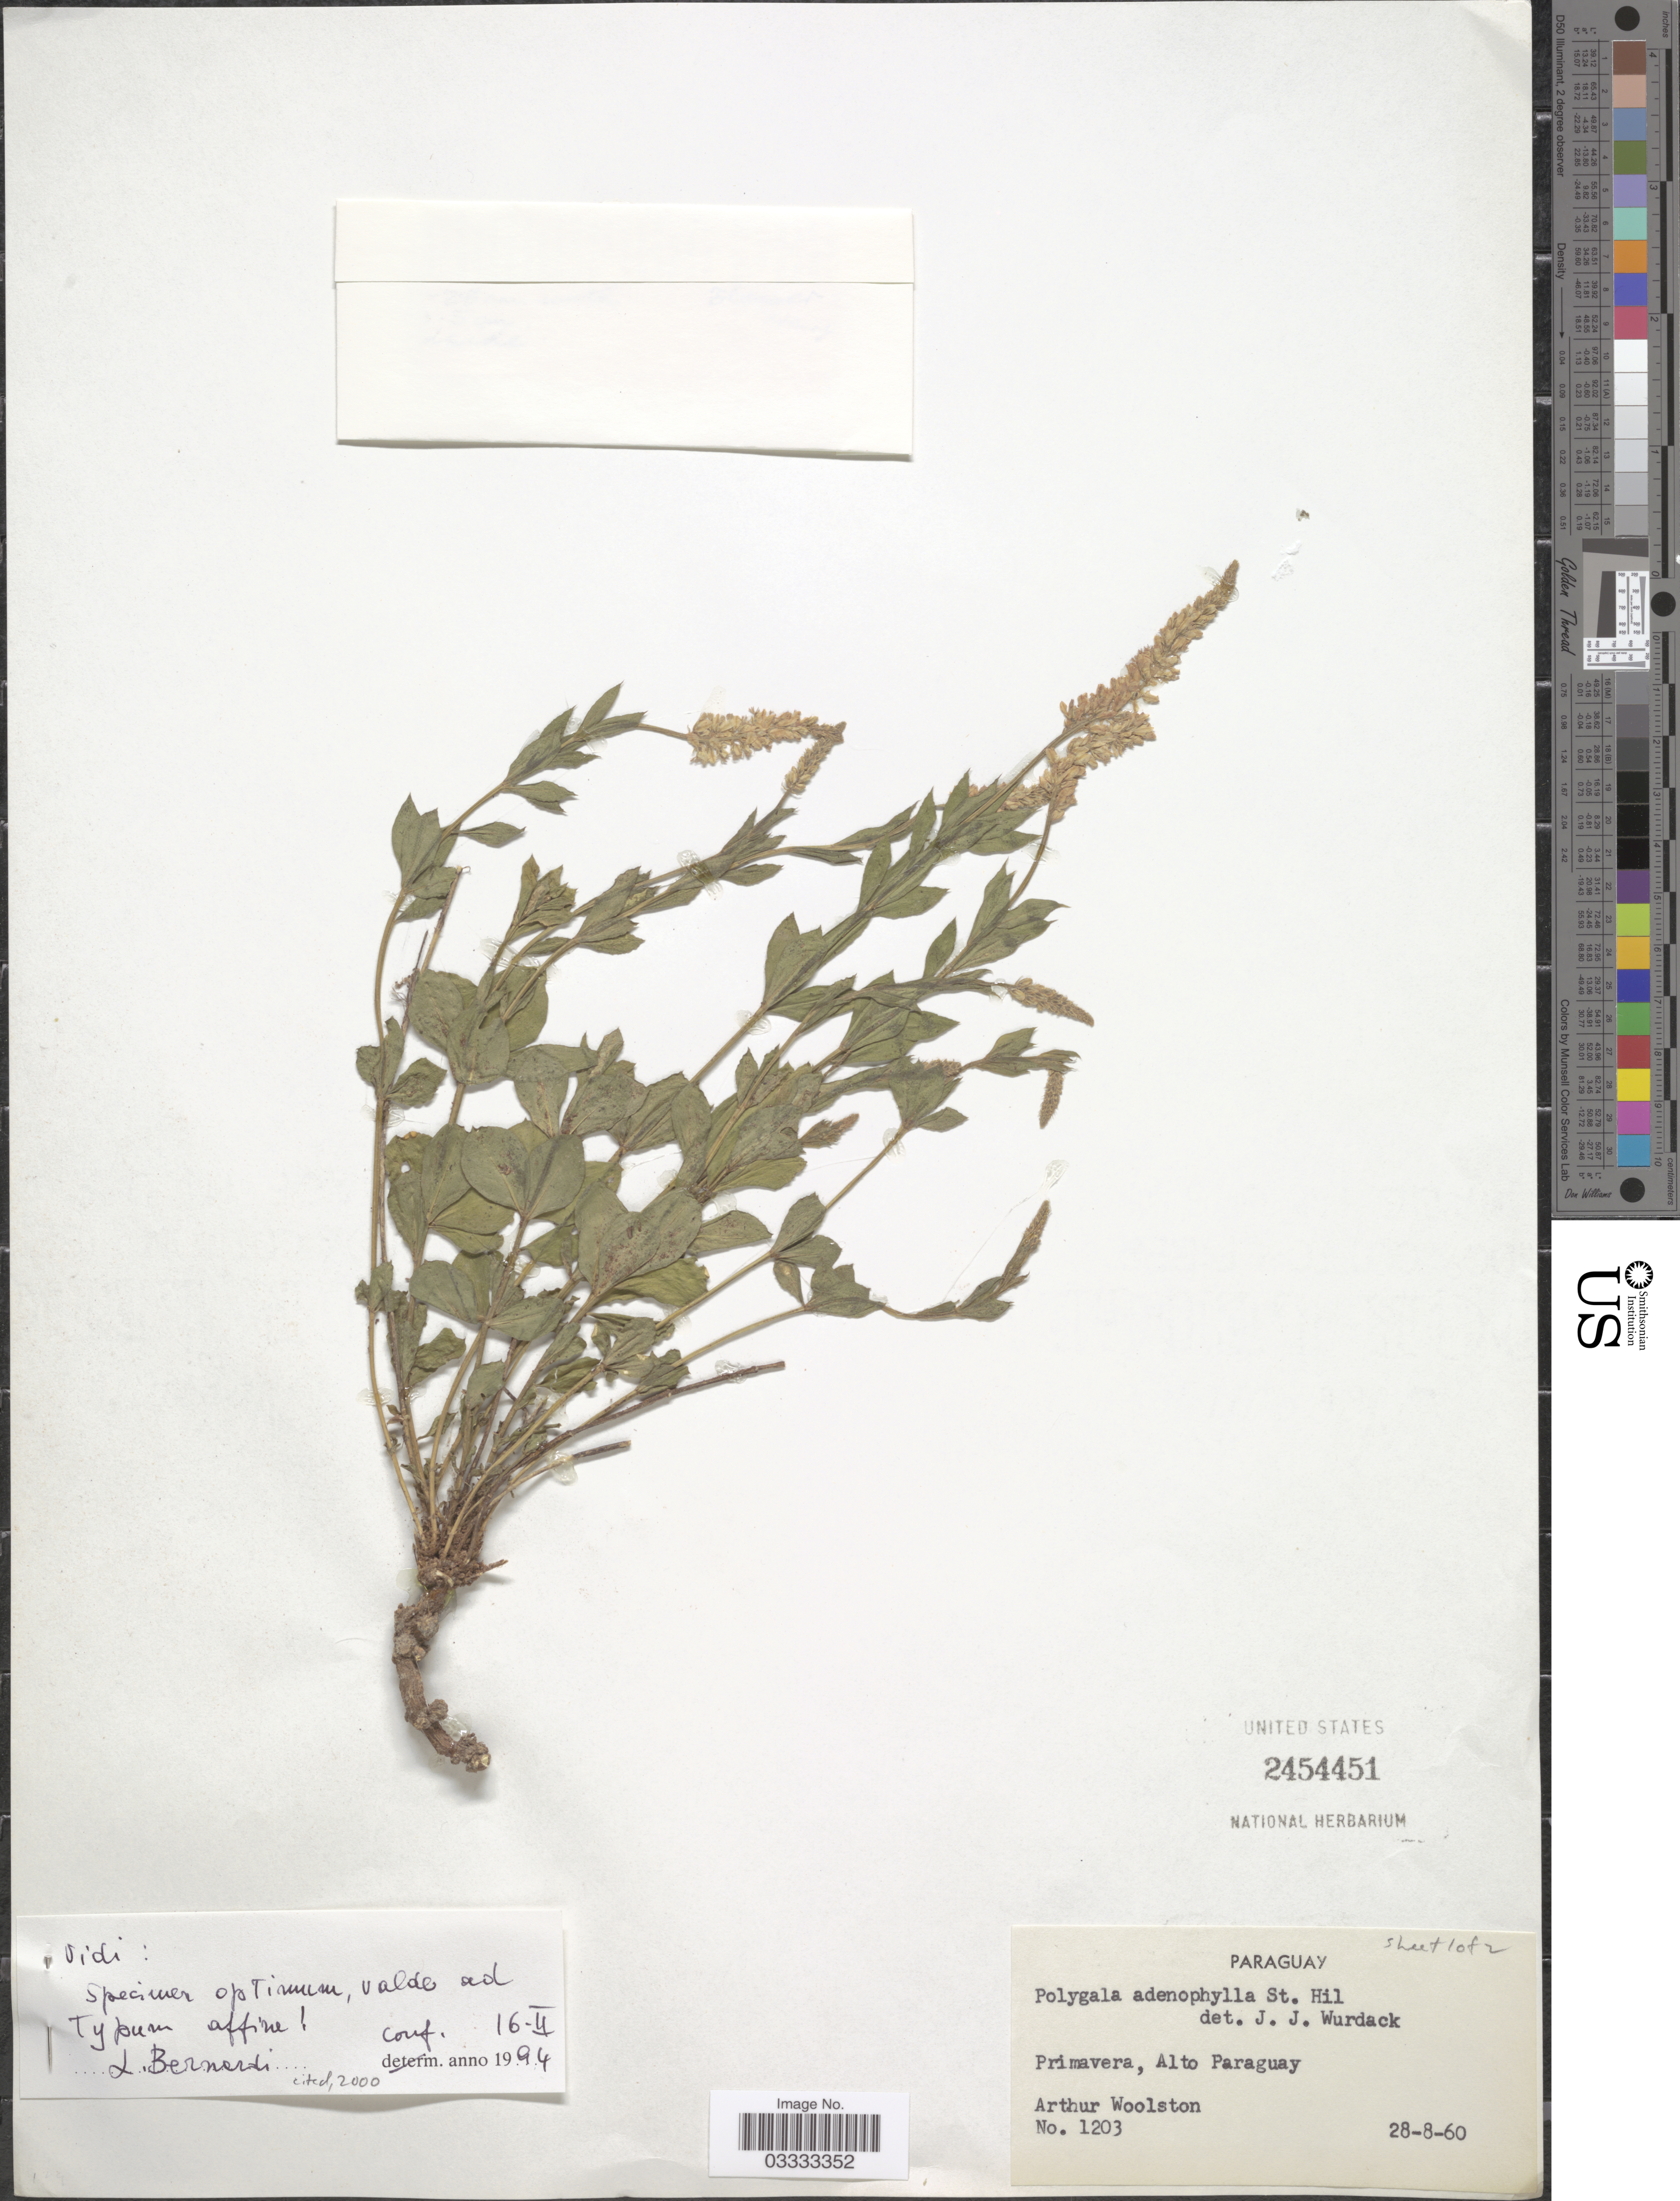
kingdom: Plantae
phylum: Tracheophyta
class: Magnoliopsida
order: Fabales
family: Polygalaceae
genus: Polygala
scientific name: Polygala adenophylla var. adenophylla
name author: A. St.-Hil. & Moq.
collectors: A. L. Woolston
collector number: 1203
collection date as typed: Transcribed d/m/y: 28/8/60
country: Paraguay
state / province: Alto Paraguay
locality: Primavera, Alto Paraguay.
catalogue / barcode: US 2454451